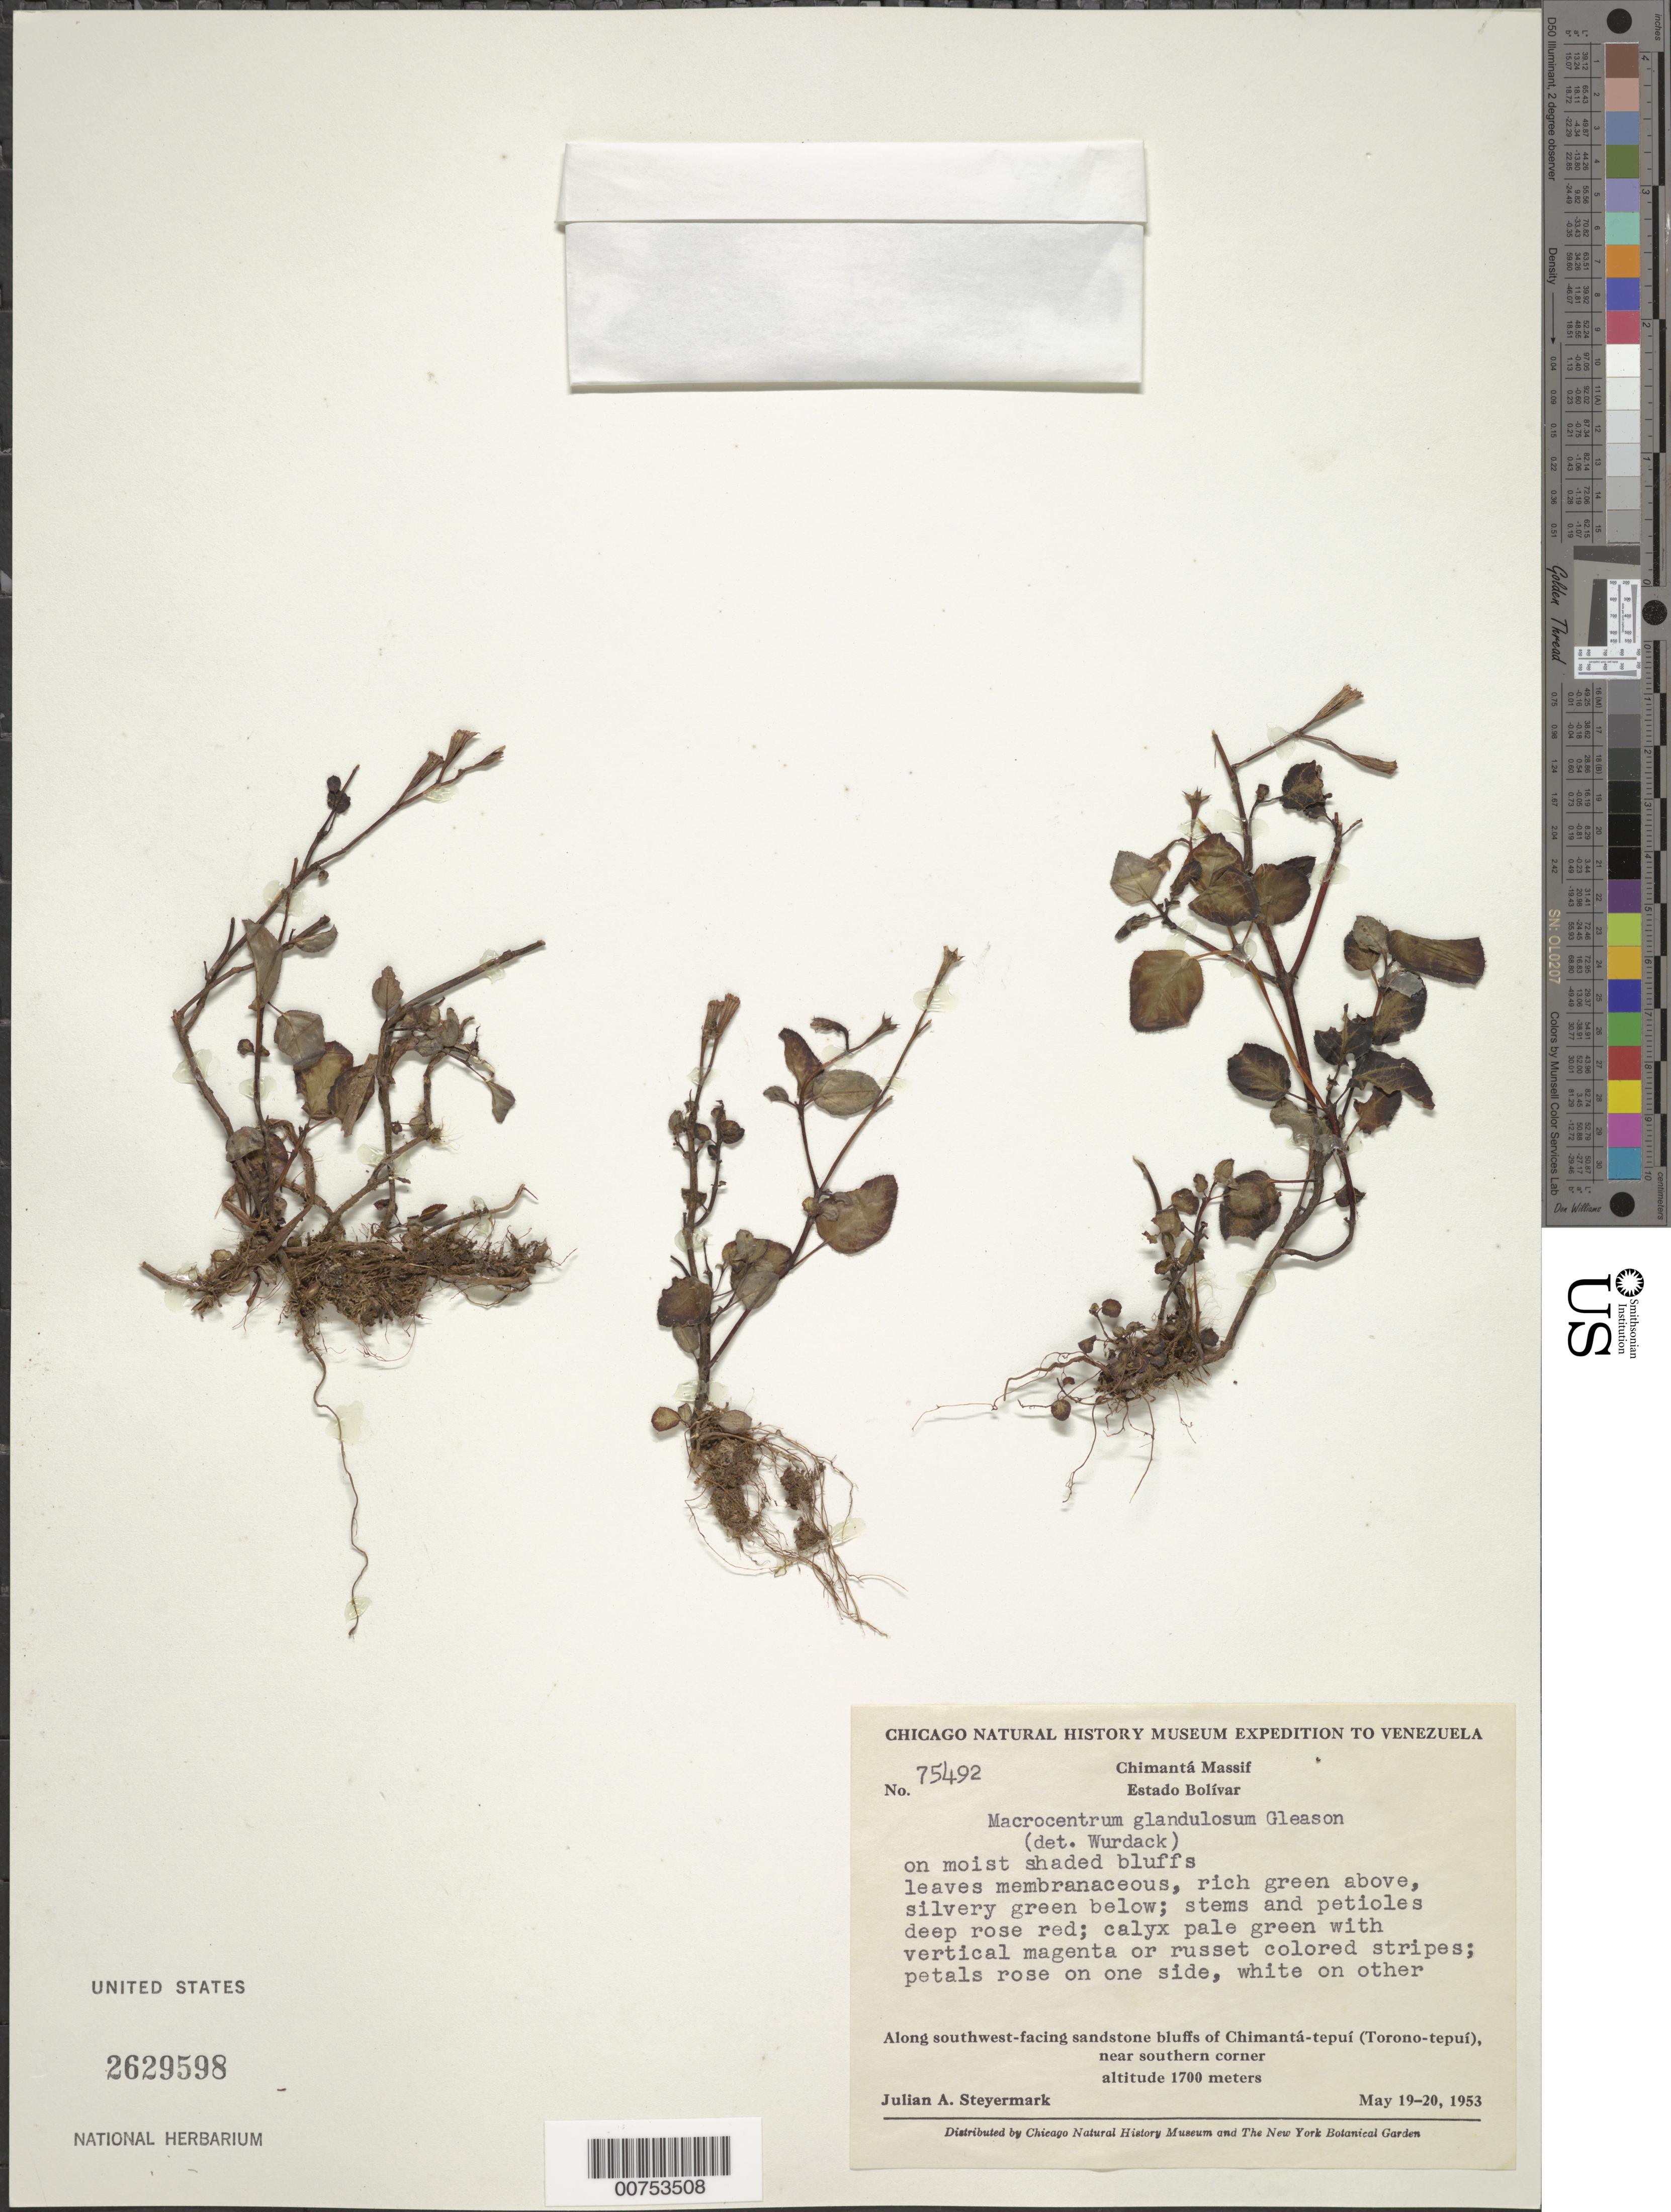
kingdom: Plantae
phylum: Tracheophyta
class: Magnoliopsida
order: Myrtales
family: Melastomataceae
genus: Salpinga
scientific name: Salpinga glandulosa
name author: (Gleason) Wurdack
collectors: J. Steyermark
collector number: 75492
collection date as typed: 19-May-53 to 20-May-53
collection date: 1953-05-19/1953-05-20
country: Venezuela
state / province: Bolívar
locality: Chimantá Massif, along SW-facing sandstone bluffs of Chimantá-tepuí (Torono-tepuí), near southern corner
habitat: SW facing sandstone bluffs, moist shaded bluffs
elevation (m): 1700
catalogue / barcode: US 2629598